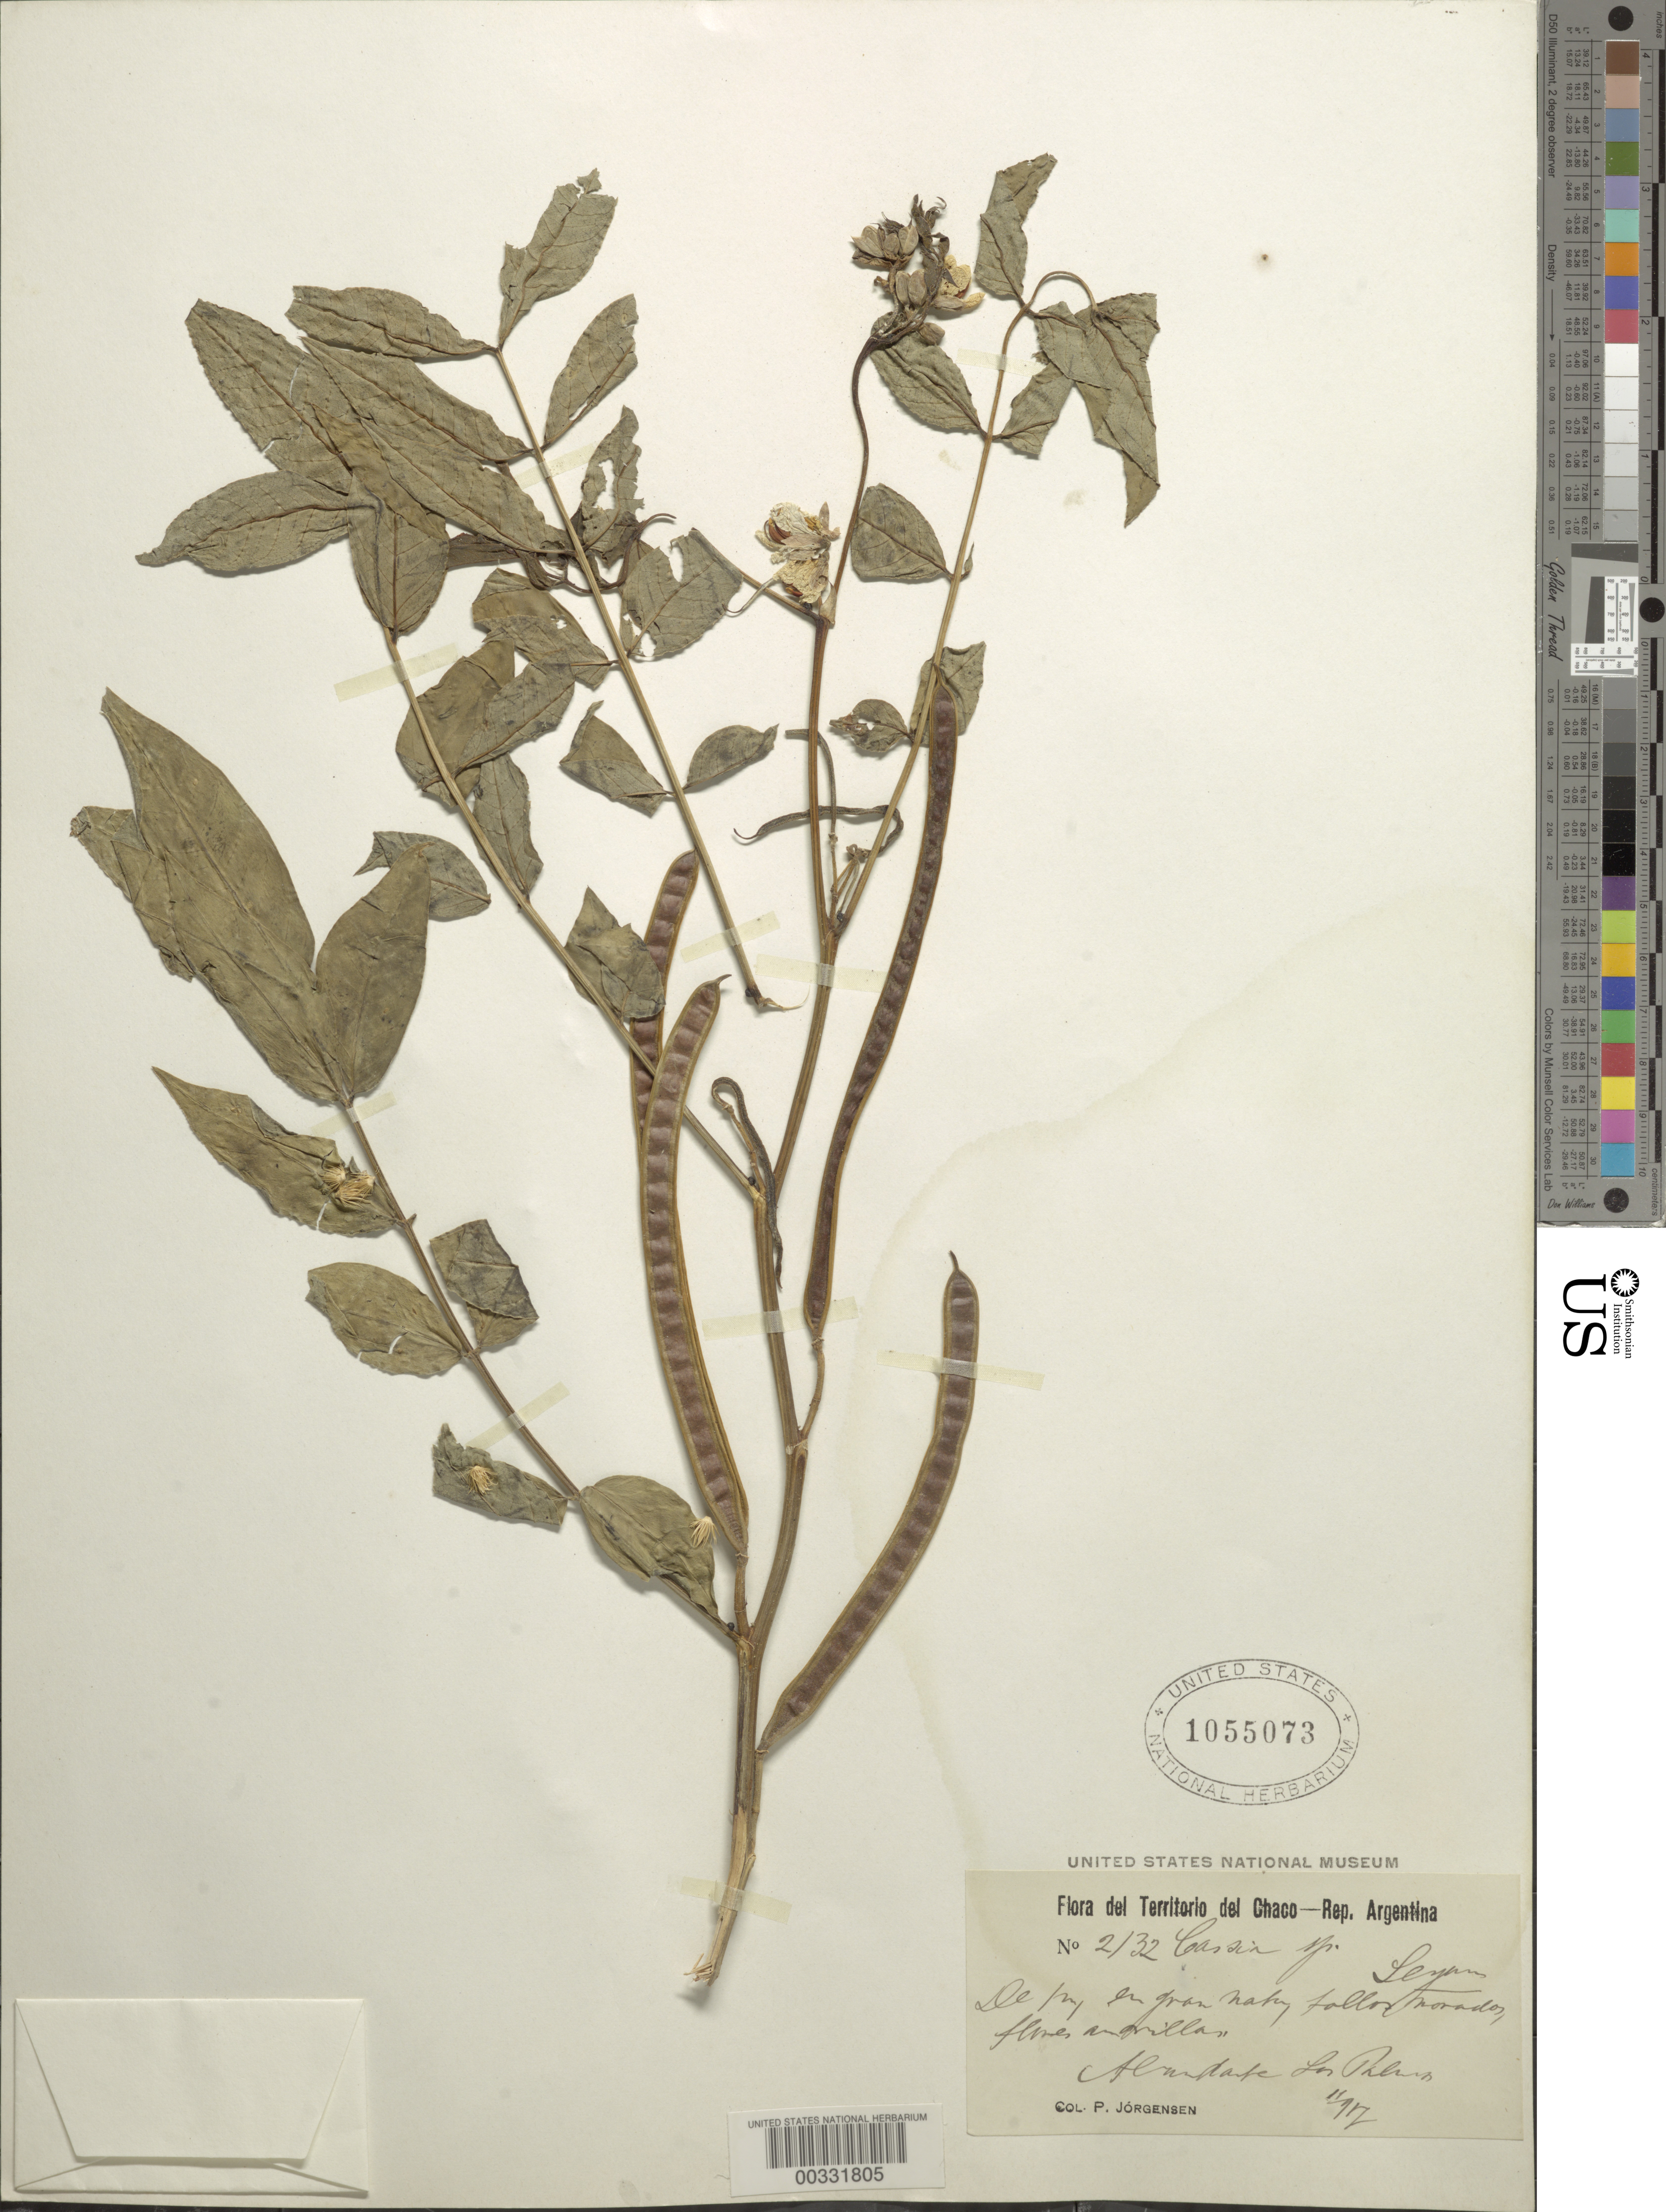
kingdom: Plantae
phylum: Tracheophyta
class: Magnoliopsida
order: Fabales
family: Fabaceae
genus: Senna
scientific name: Senna occidentalis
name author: (L.) Link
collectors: P. Jorgensen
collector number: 2132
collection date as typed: Nov 1897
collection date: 1897-11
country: Argentina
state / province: Chaco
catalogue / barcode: US 1055073